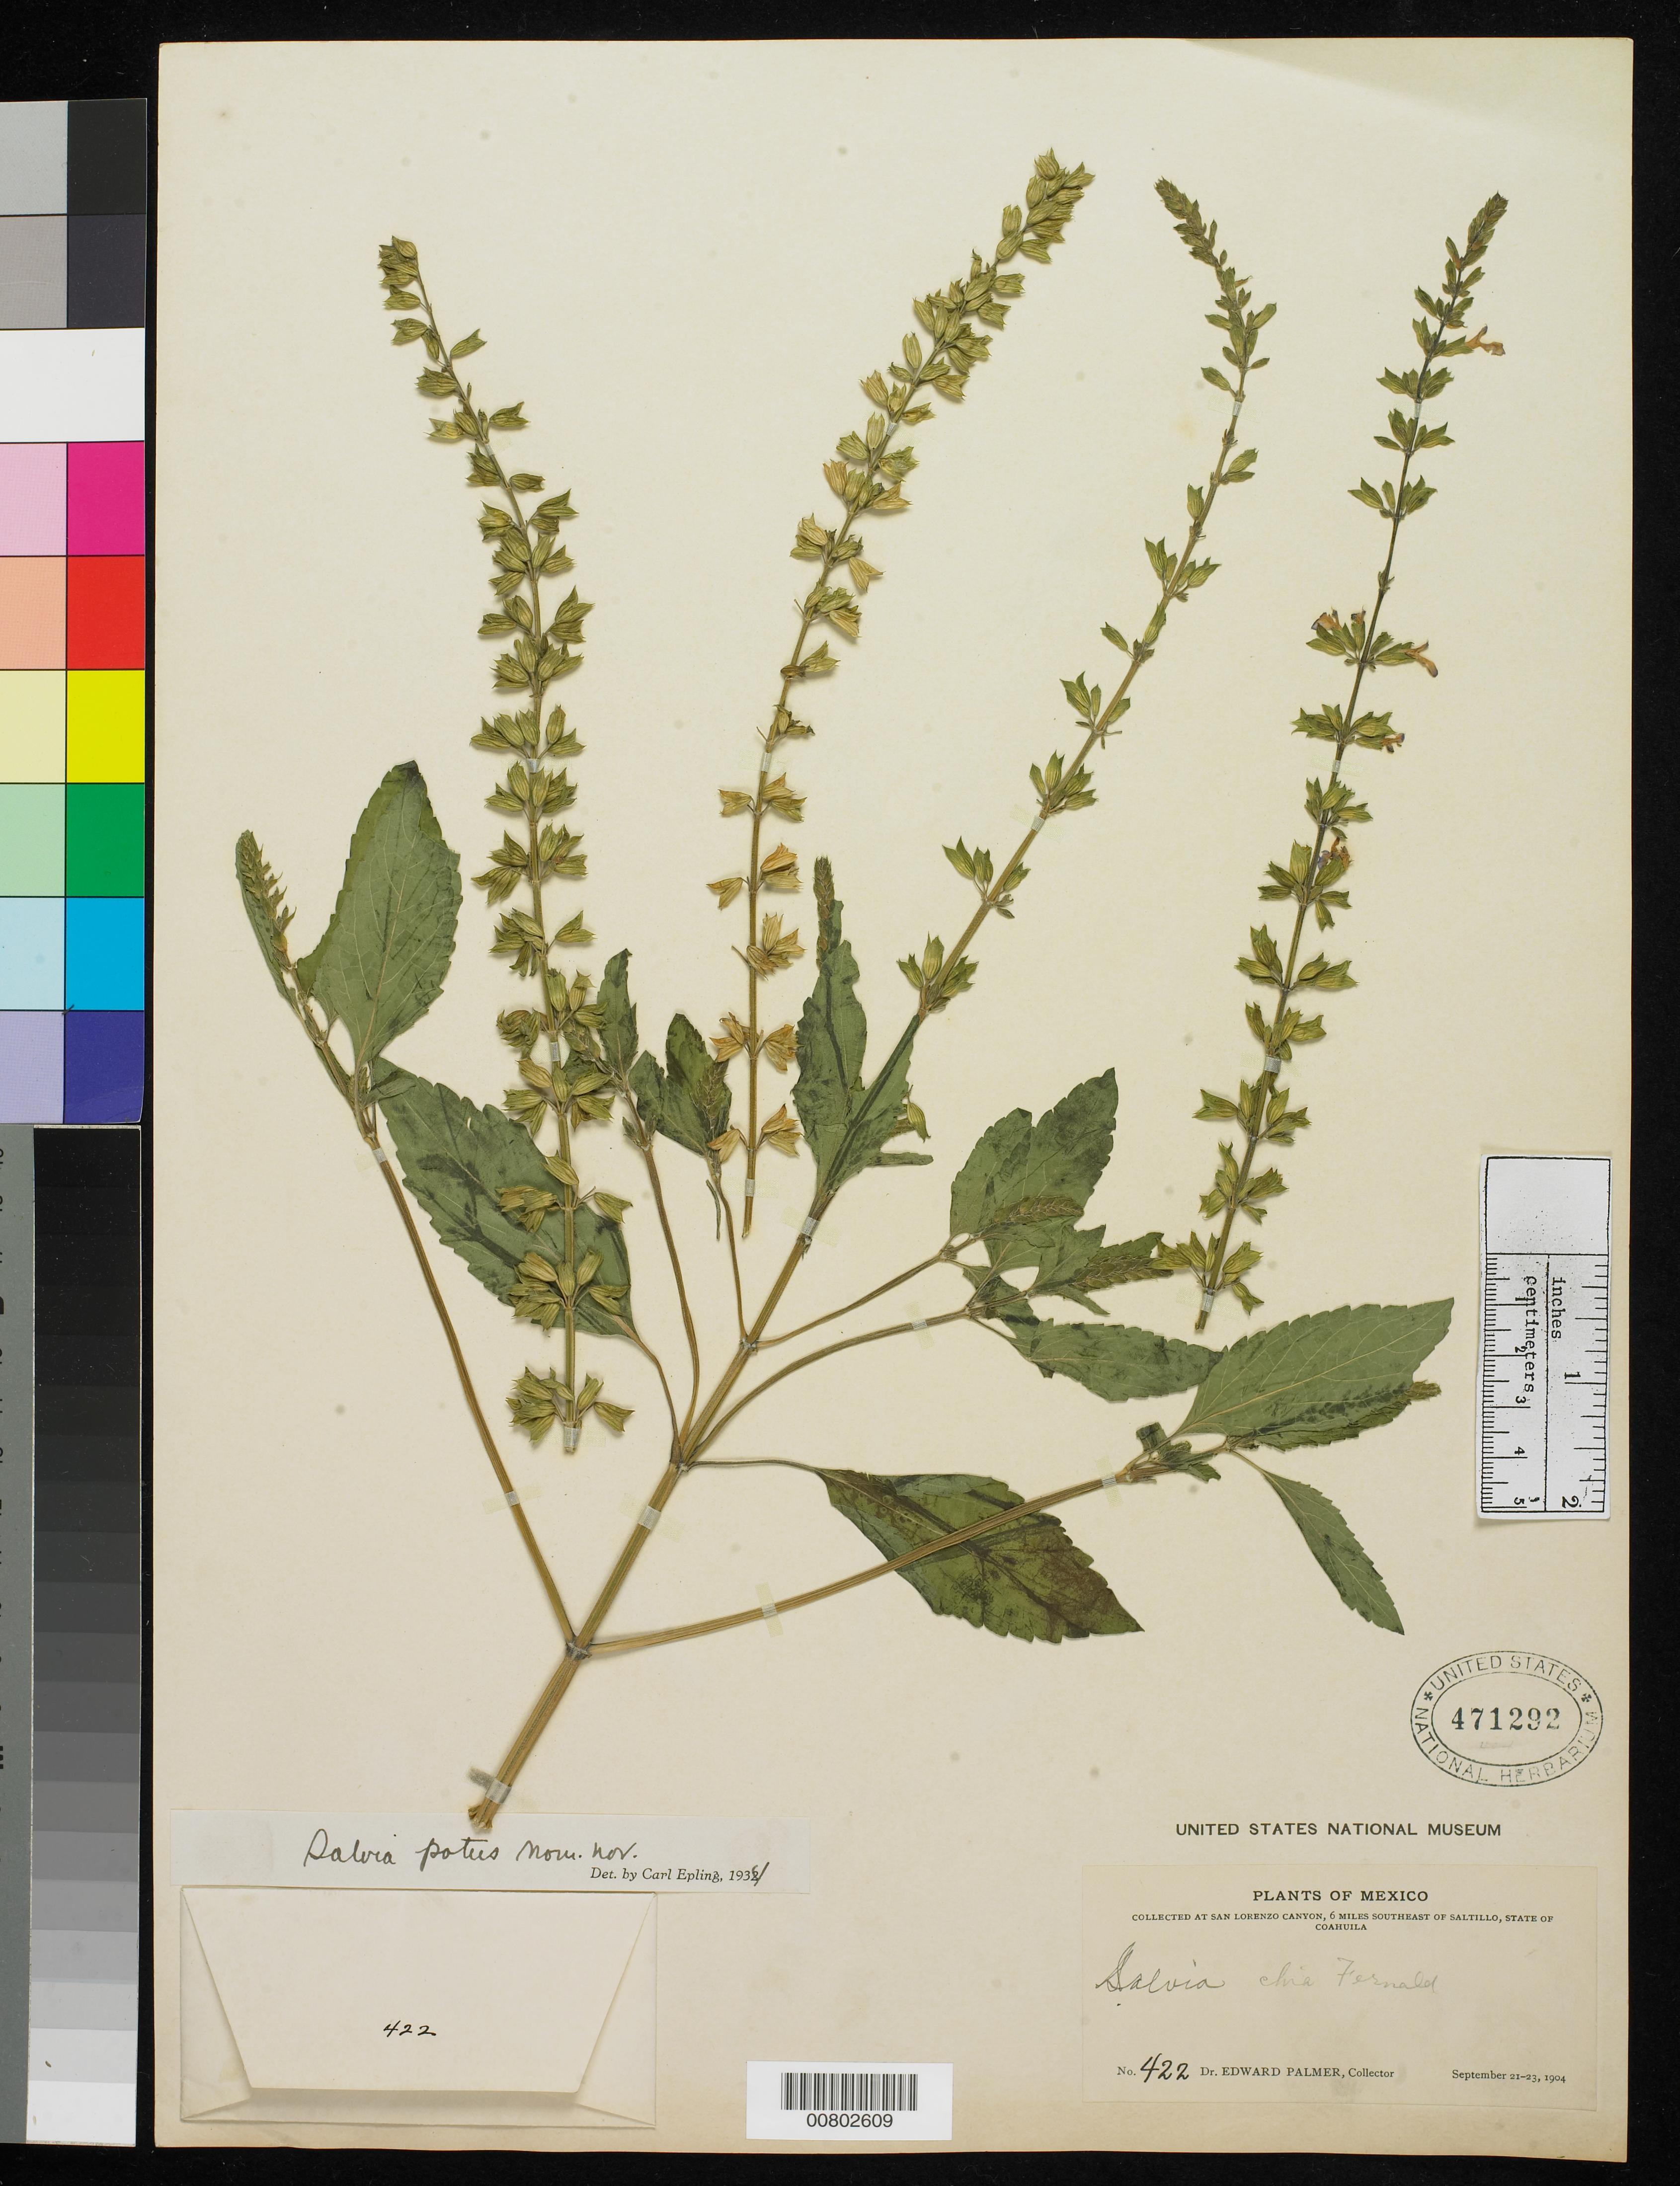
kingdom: Plantae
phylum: Tracheophyta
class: Magnoliopsida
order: Lamiales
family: Lamiaceae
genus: Salvia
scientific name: Salvia potus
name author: Epling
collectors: E. Palmer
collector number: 422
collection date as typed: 21 Sep 1904 to 23 Sep 1904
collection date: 1904-09-21/1904-09-23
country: Mexico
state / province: Coahuila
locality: San Lorenzo Canyon, 6 miles southeast of Saltillo, Coahuila.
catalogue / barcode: US 471292